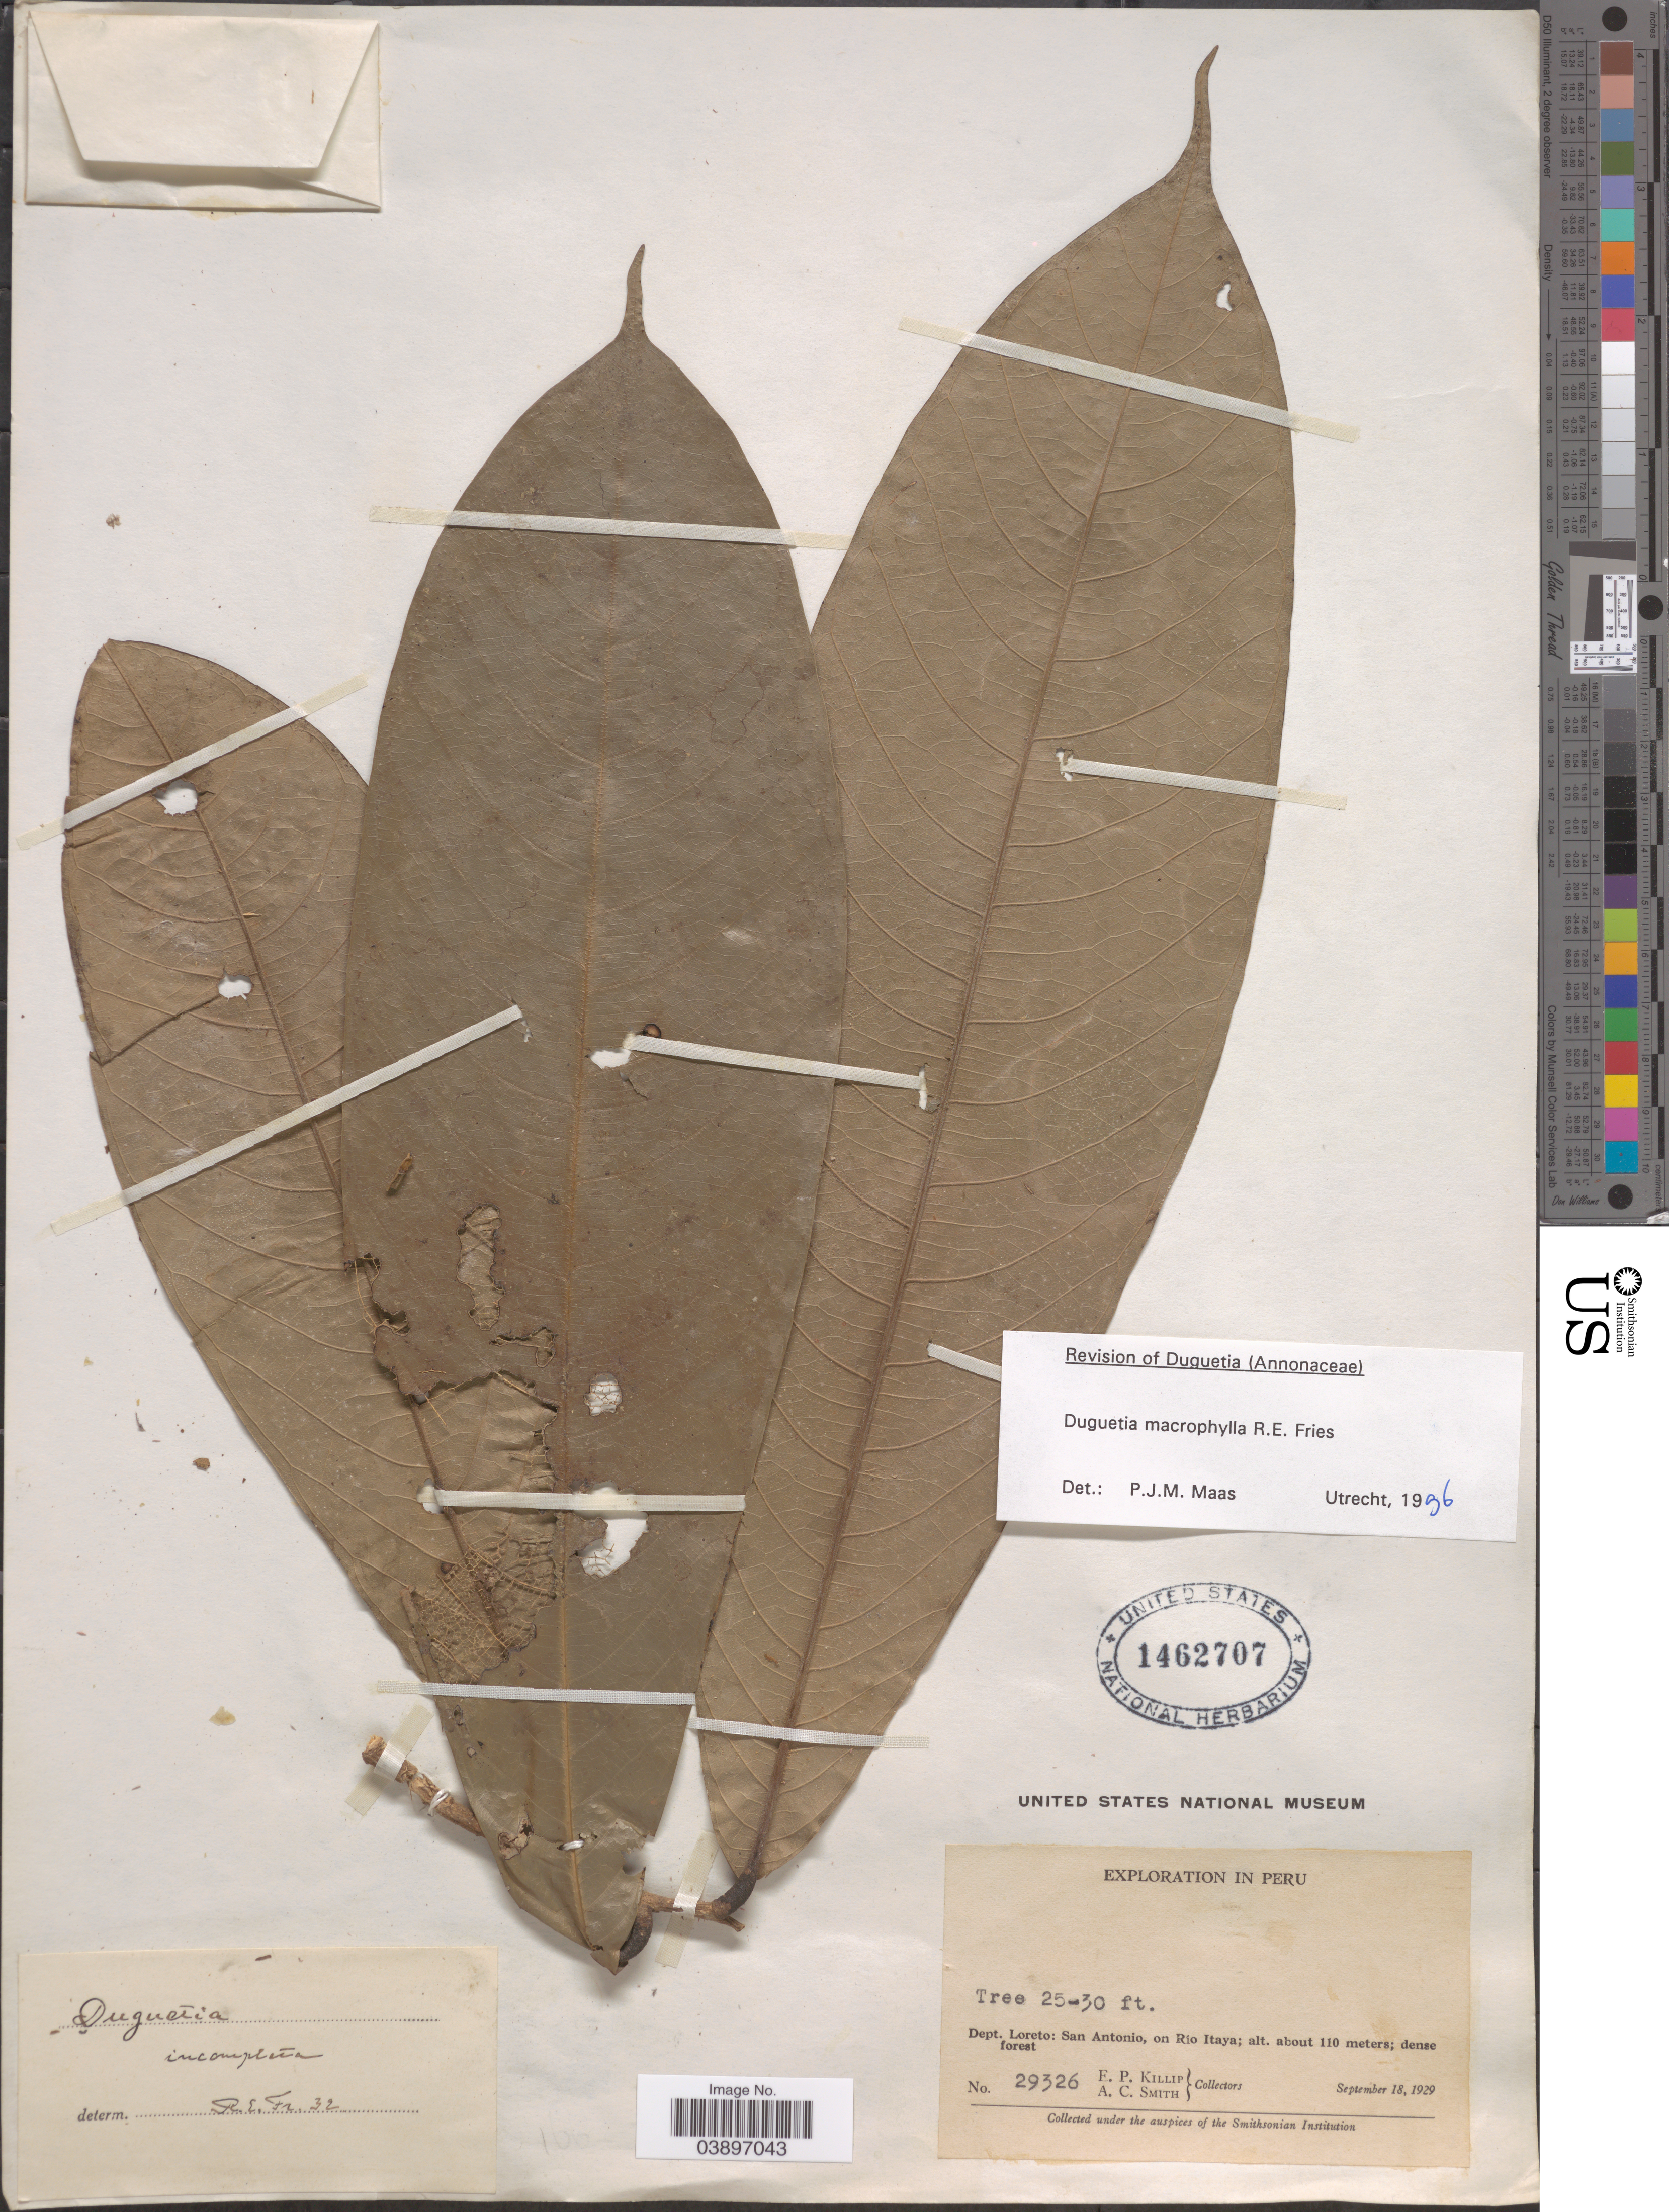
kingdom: Plantae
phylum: Tracheophyta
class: Magnoliopsida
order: Magnoliales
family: Annonaceae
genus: Duguetia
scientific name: Duguetia macrophylla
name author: R.E. Fr.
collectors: E. P. Killip & A. C. Smith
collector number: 29326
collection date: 1929-09-18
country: Peru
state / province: Loreto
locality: Dept. Loreto: San Antonio, on Río Itaya.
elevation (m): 110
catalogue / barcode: US 1462707